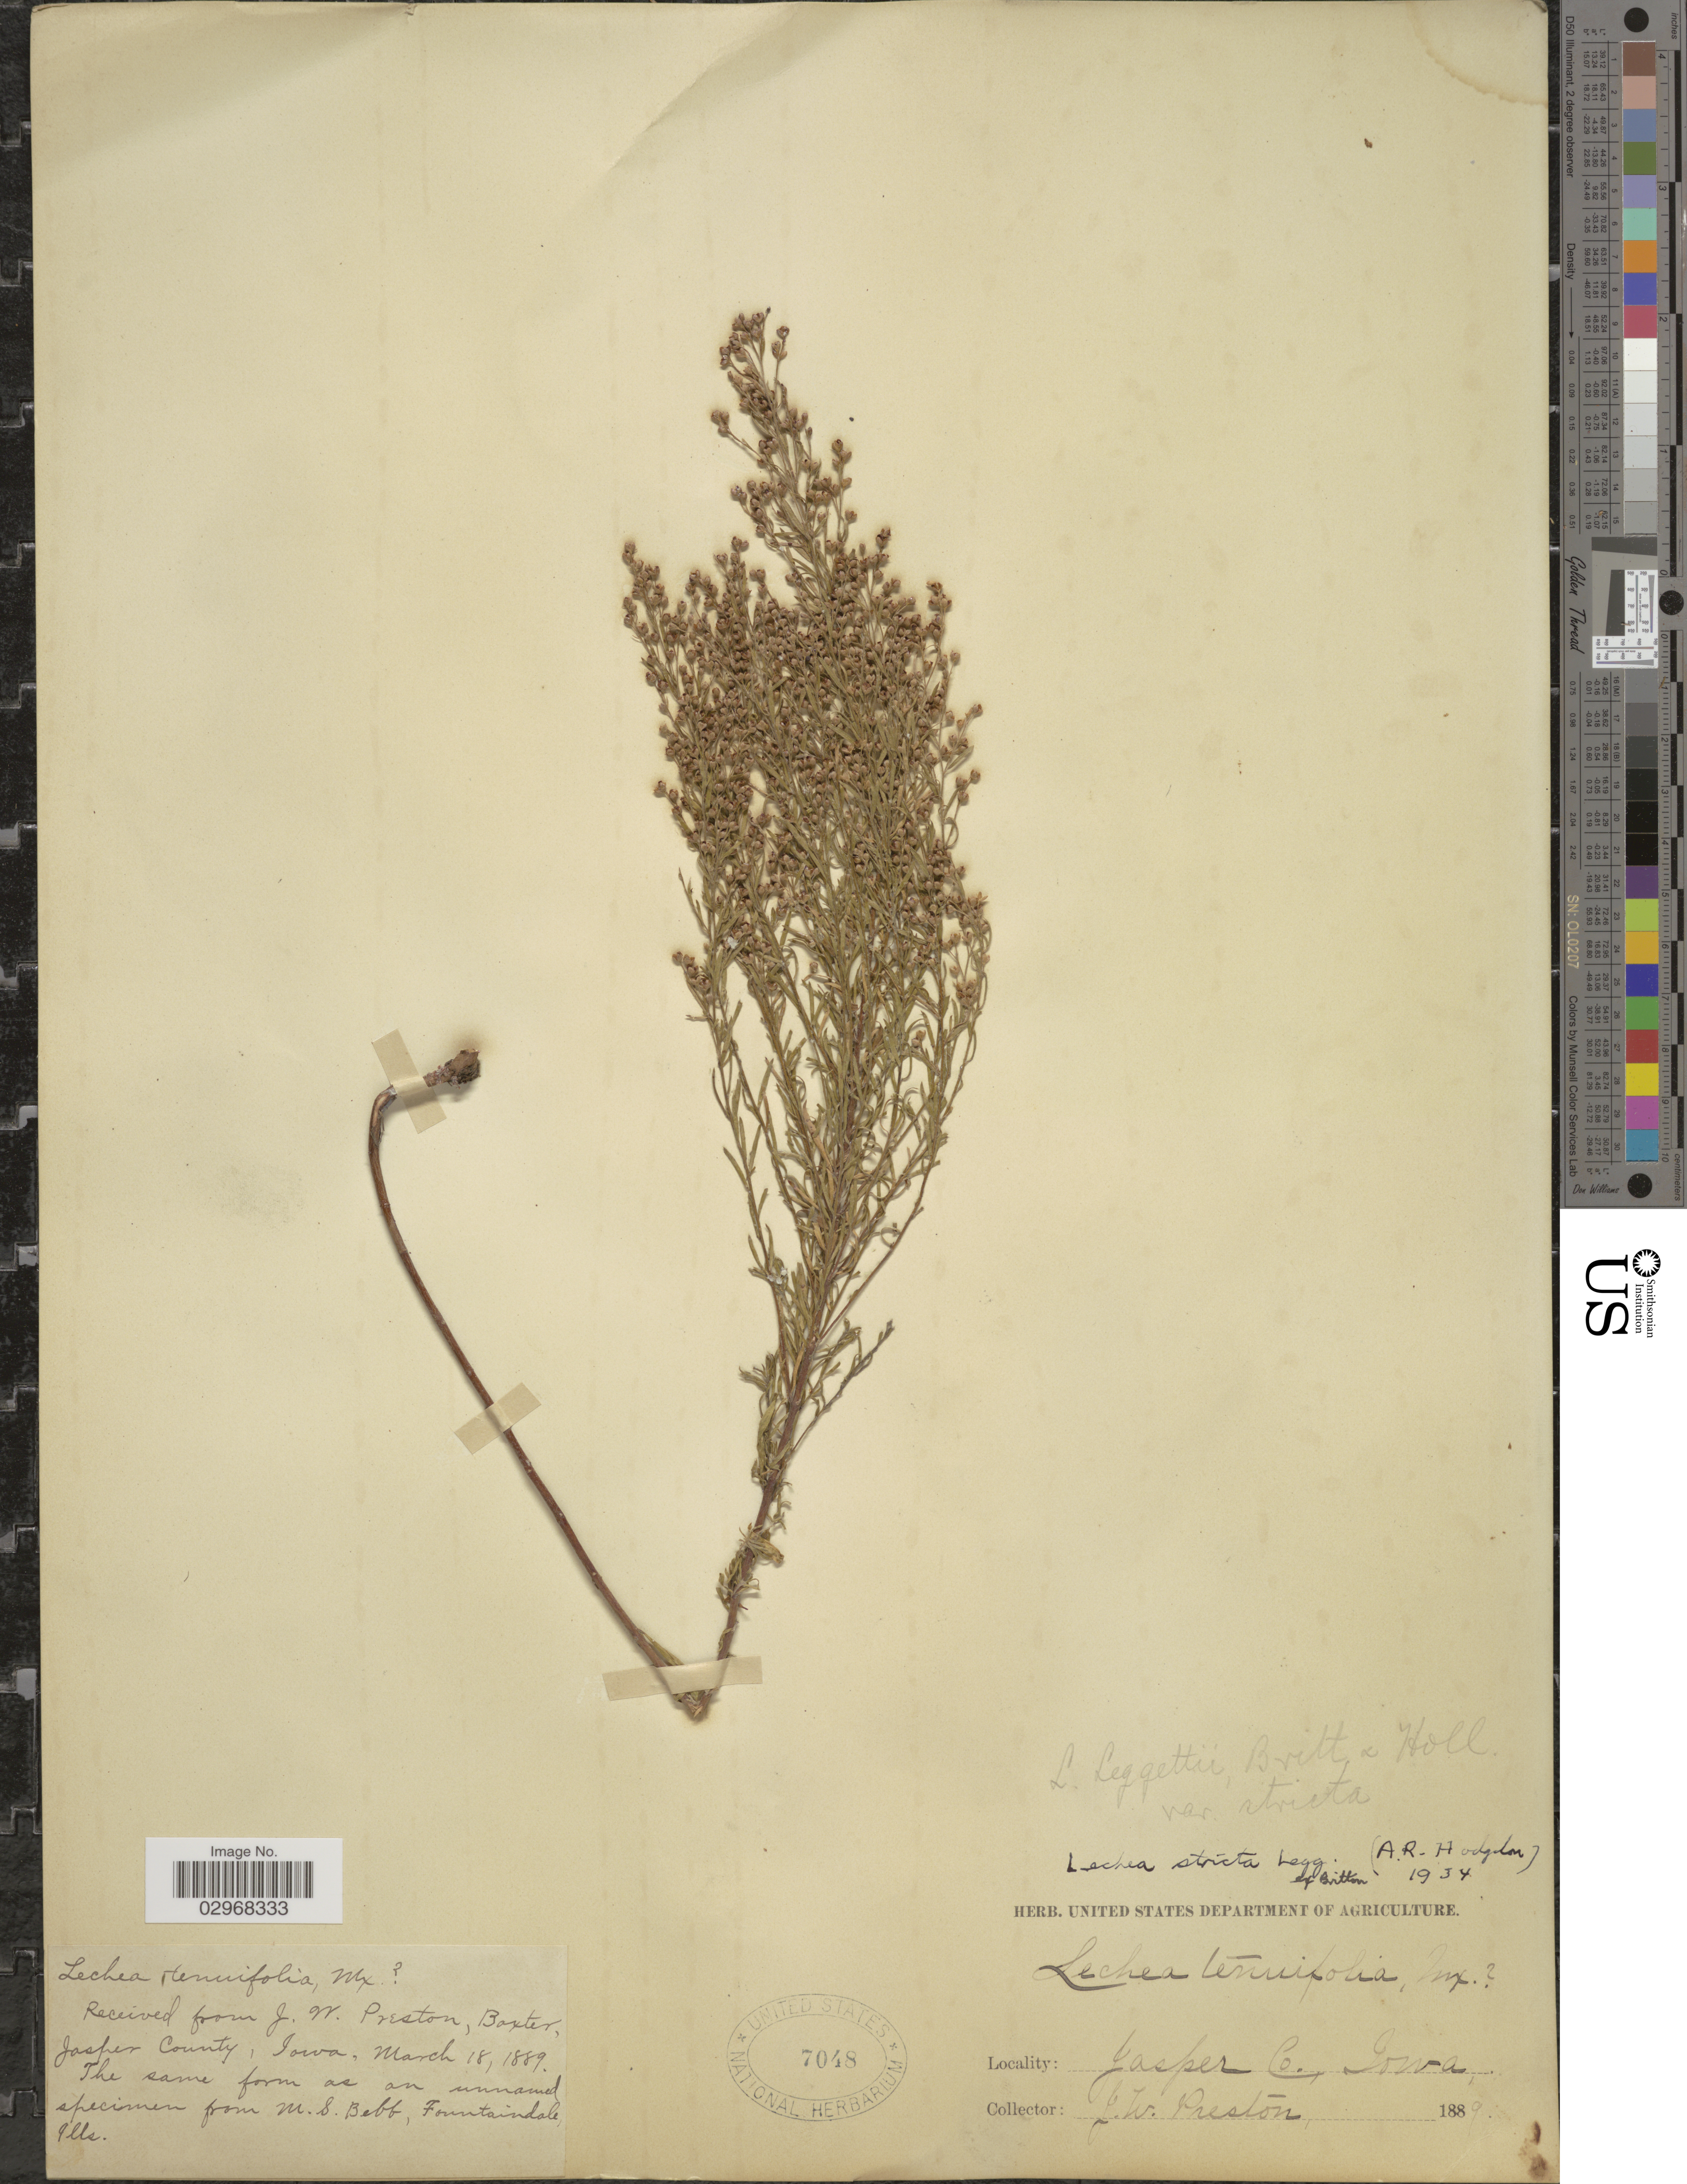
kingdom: Plantae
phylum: Tracheophyta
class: Magnoliopsida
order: Malvales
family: Cistaceae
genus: Lechea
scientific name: Lechea stricta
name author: Legg.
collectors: J. Preston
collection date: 1889-03-18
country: United States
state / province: Iowa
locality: Jasper County.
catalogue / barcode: US 7048